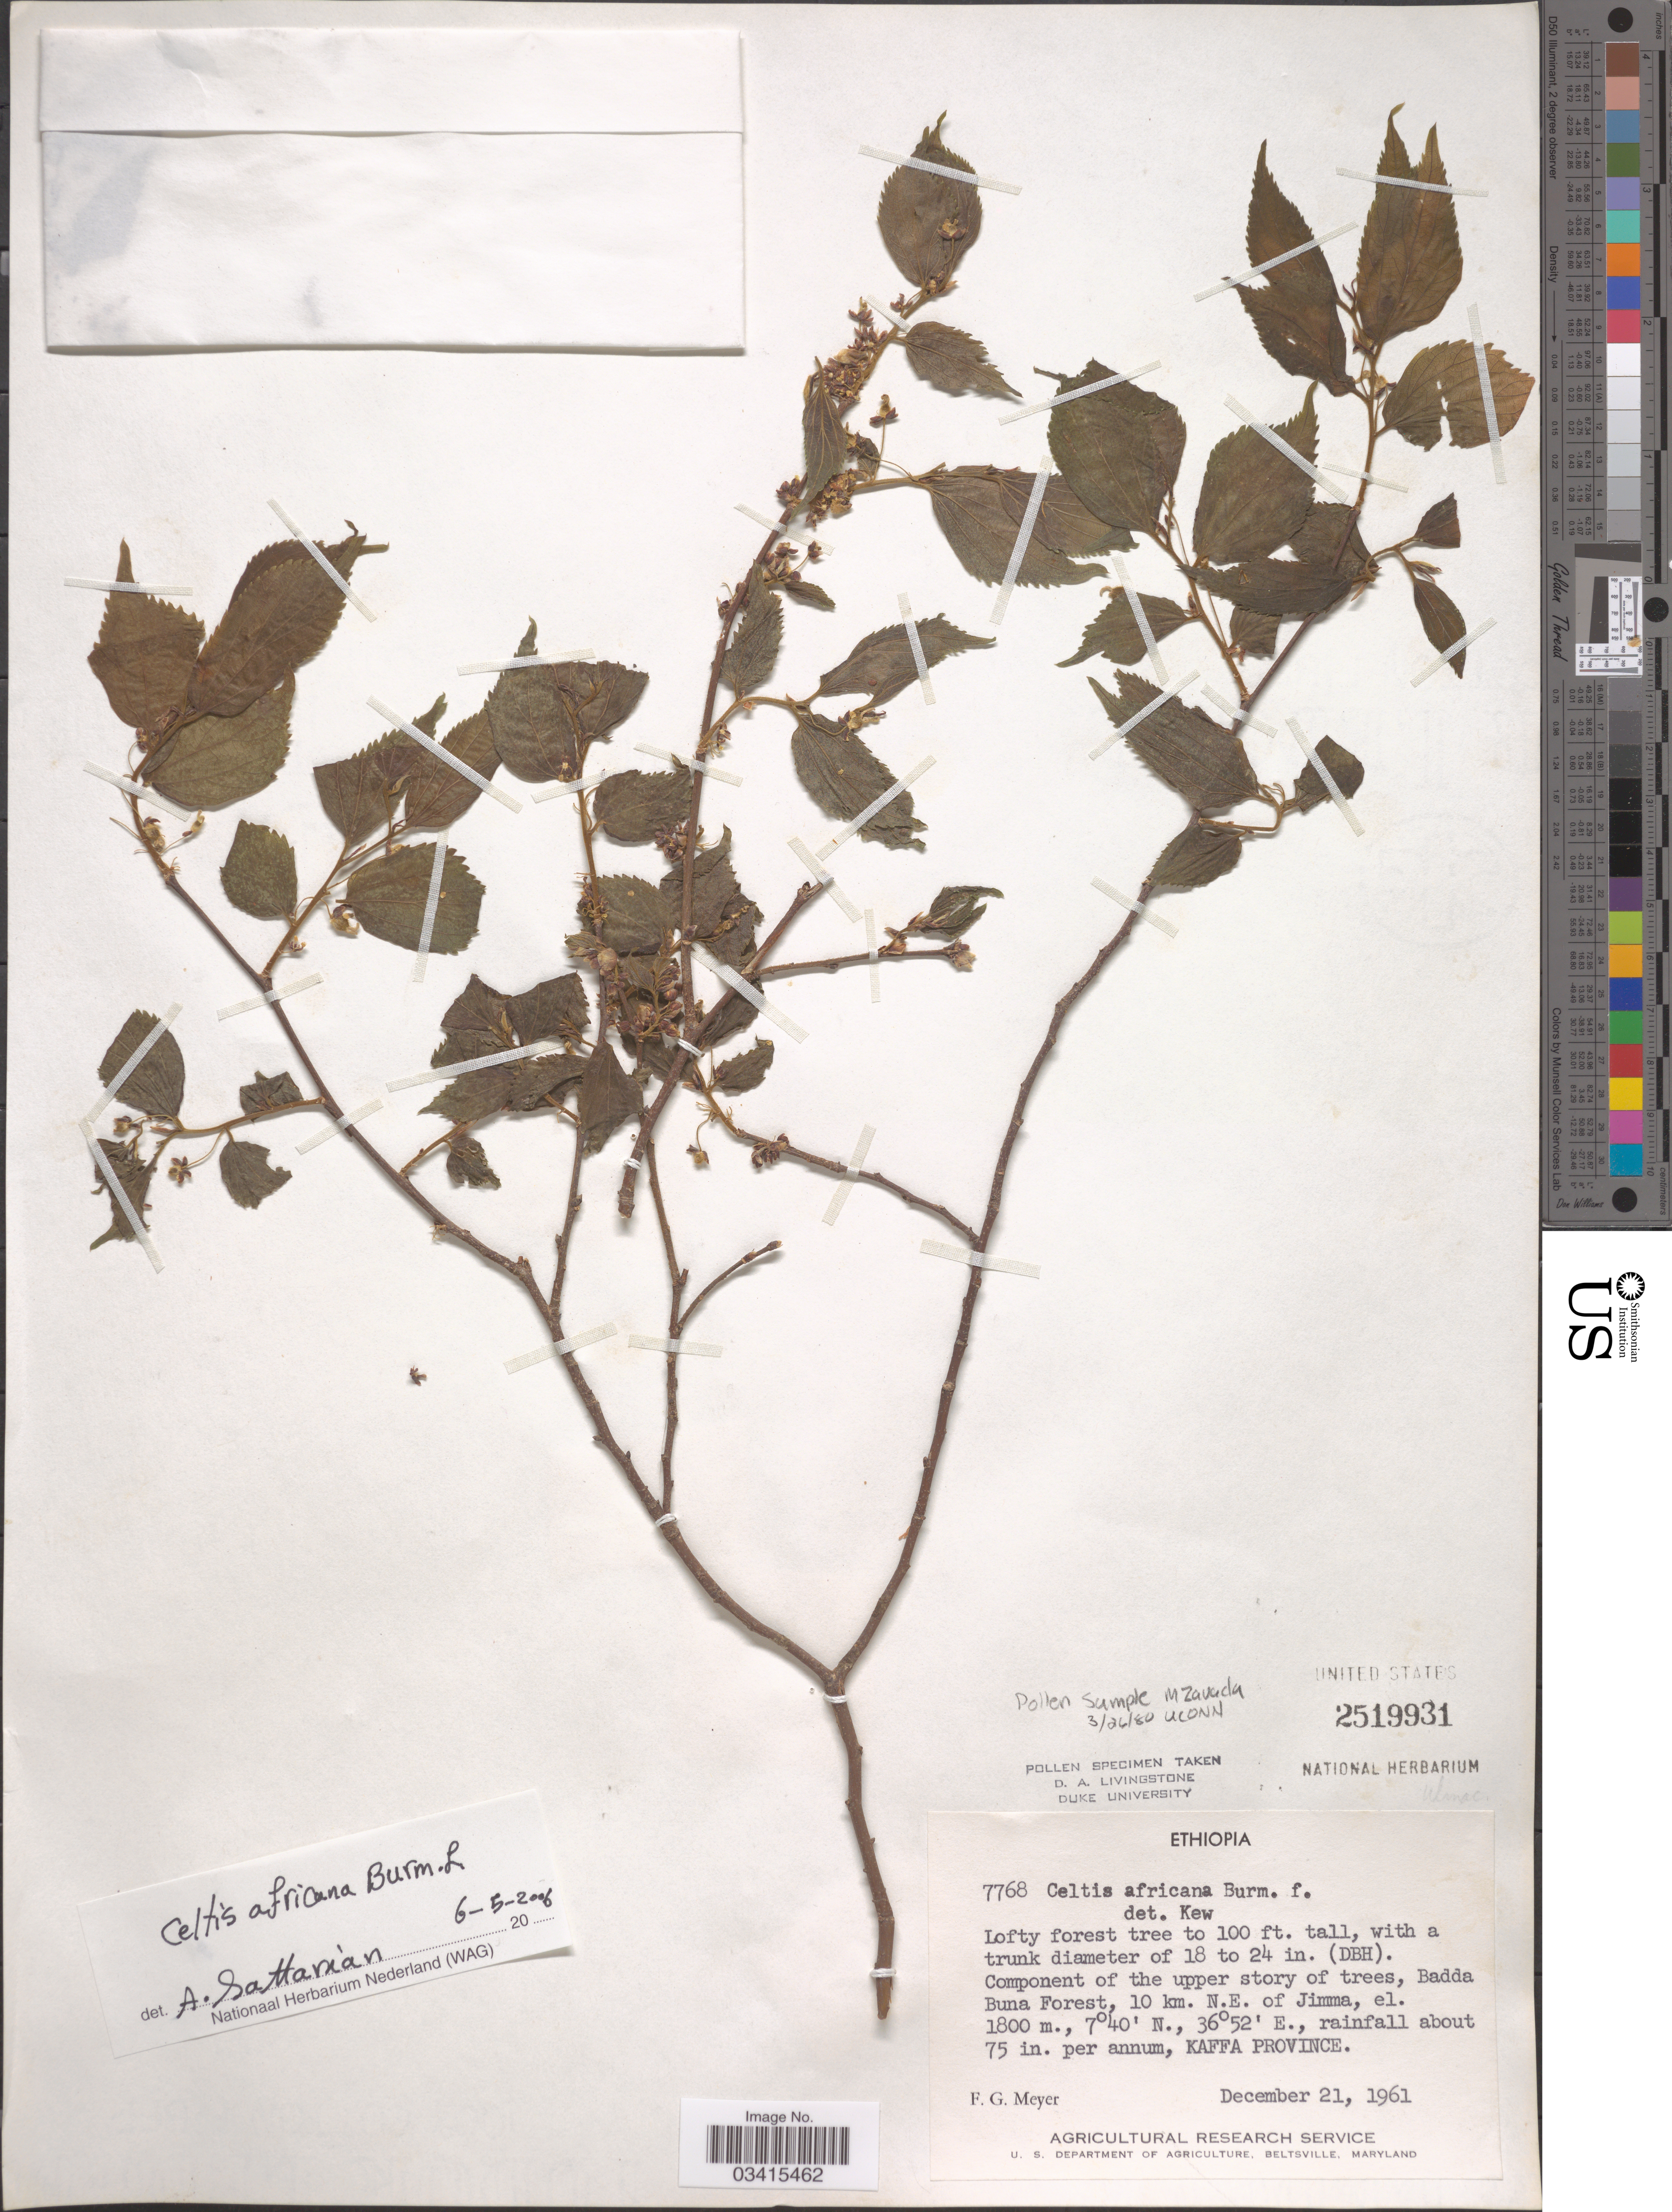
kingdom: Plantae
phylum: Tracheophyta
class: Magnoliopsida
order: Rosales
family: Cannabaceae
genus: Celtis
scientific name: Celtis africana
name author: Burm. f.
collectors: F. G. Meyer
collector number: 7768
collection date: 1961-12-21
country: Ethiopia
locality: Badda Buna Forest, 10 km. N.E. of Jimma, Kaffa Province.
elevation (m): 1800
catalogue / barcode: US 2519931